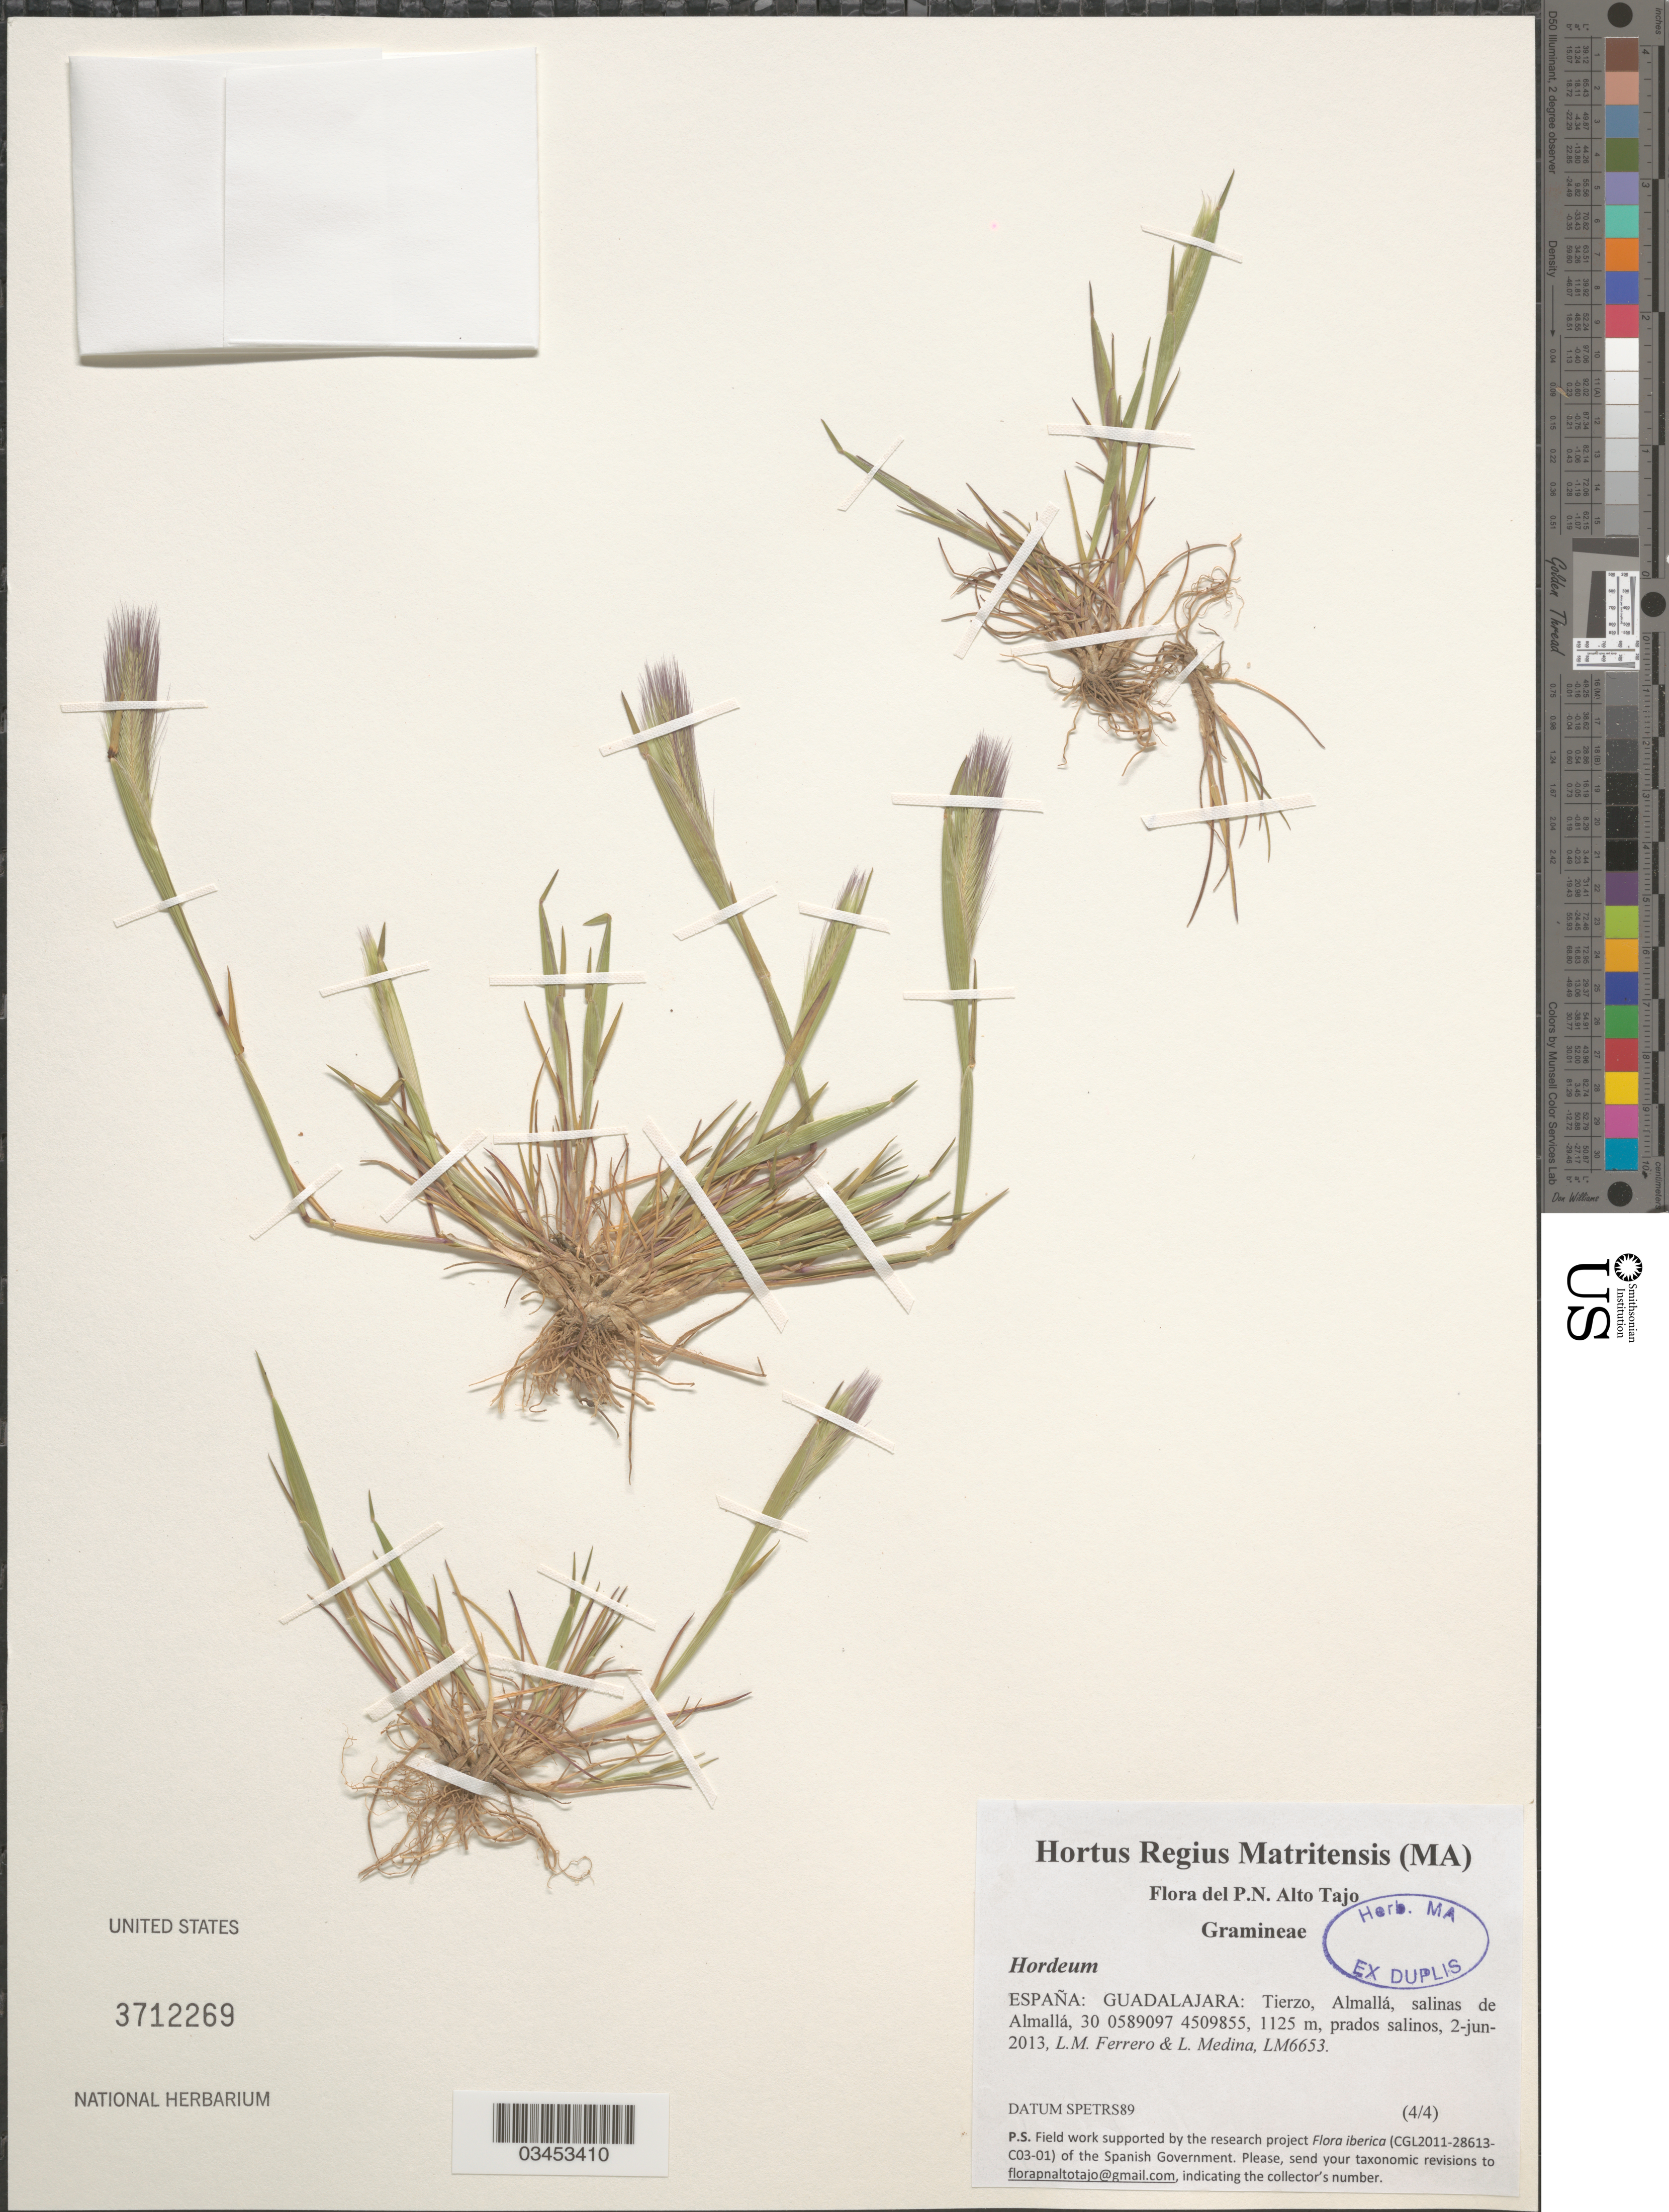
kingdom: Plantae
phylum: Tracheophyta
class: Liliopsida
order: Poales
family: Poaceae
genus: Hordeum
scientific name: Hordeum sp.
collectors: L. Ferrero & L. Medina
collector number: LM6653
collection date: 2013-06-02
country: Spain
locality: P.N. Alto Tajo. Guadalajara: Tierzo, Almallá, salinas de Almallá, 30 0589097 4509855.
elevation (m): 1125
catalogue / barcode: US 3712269